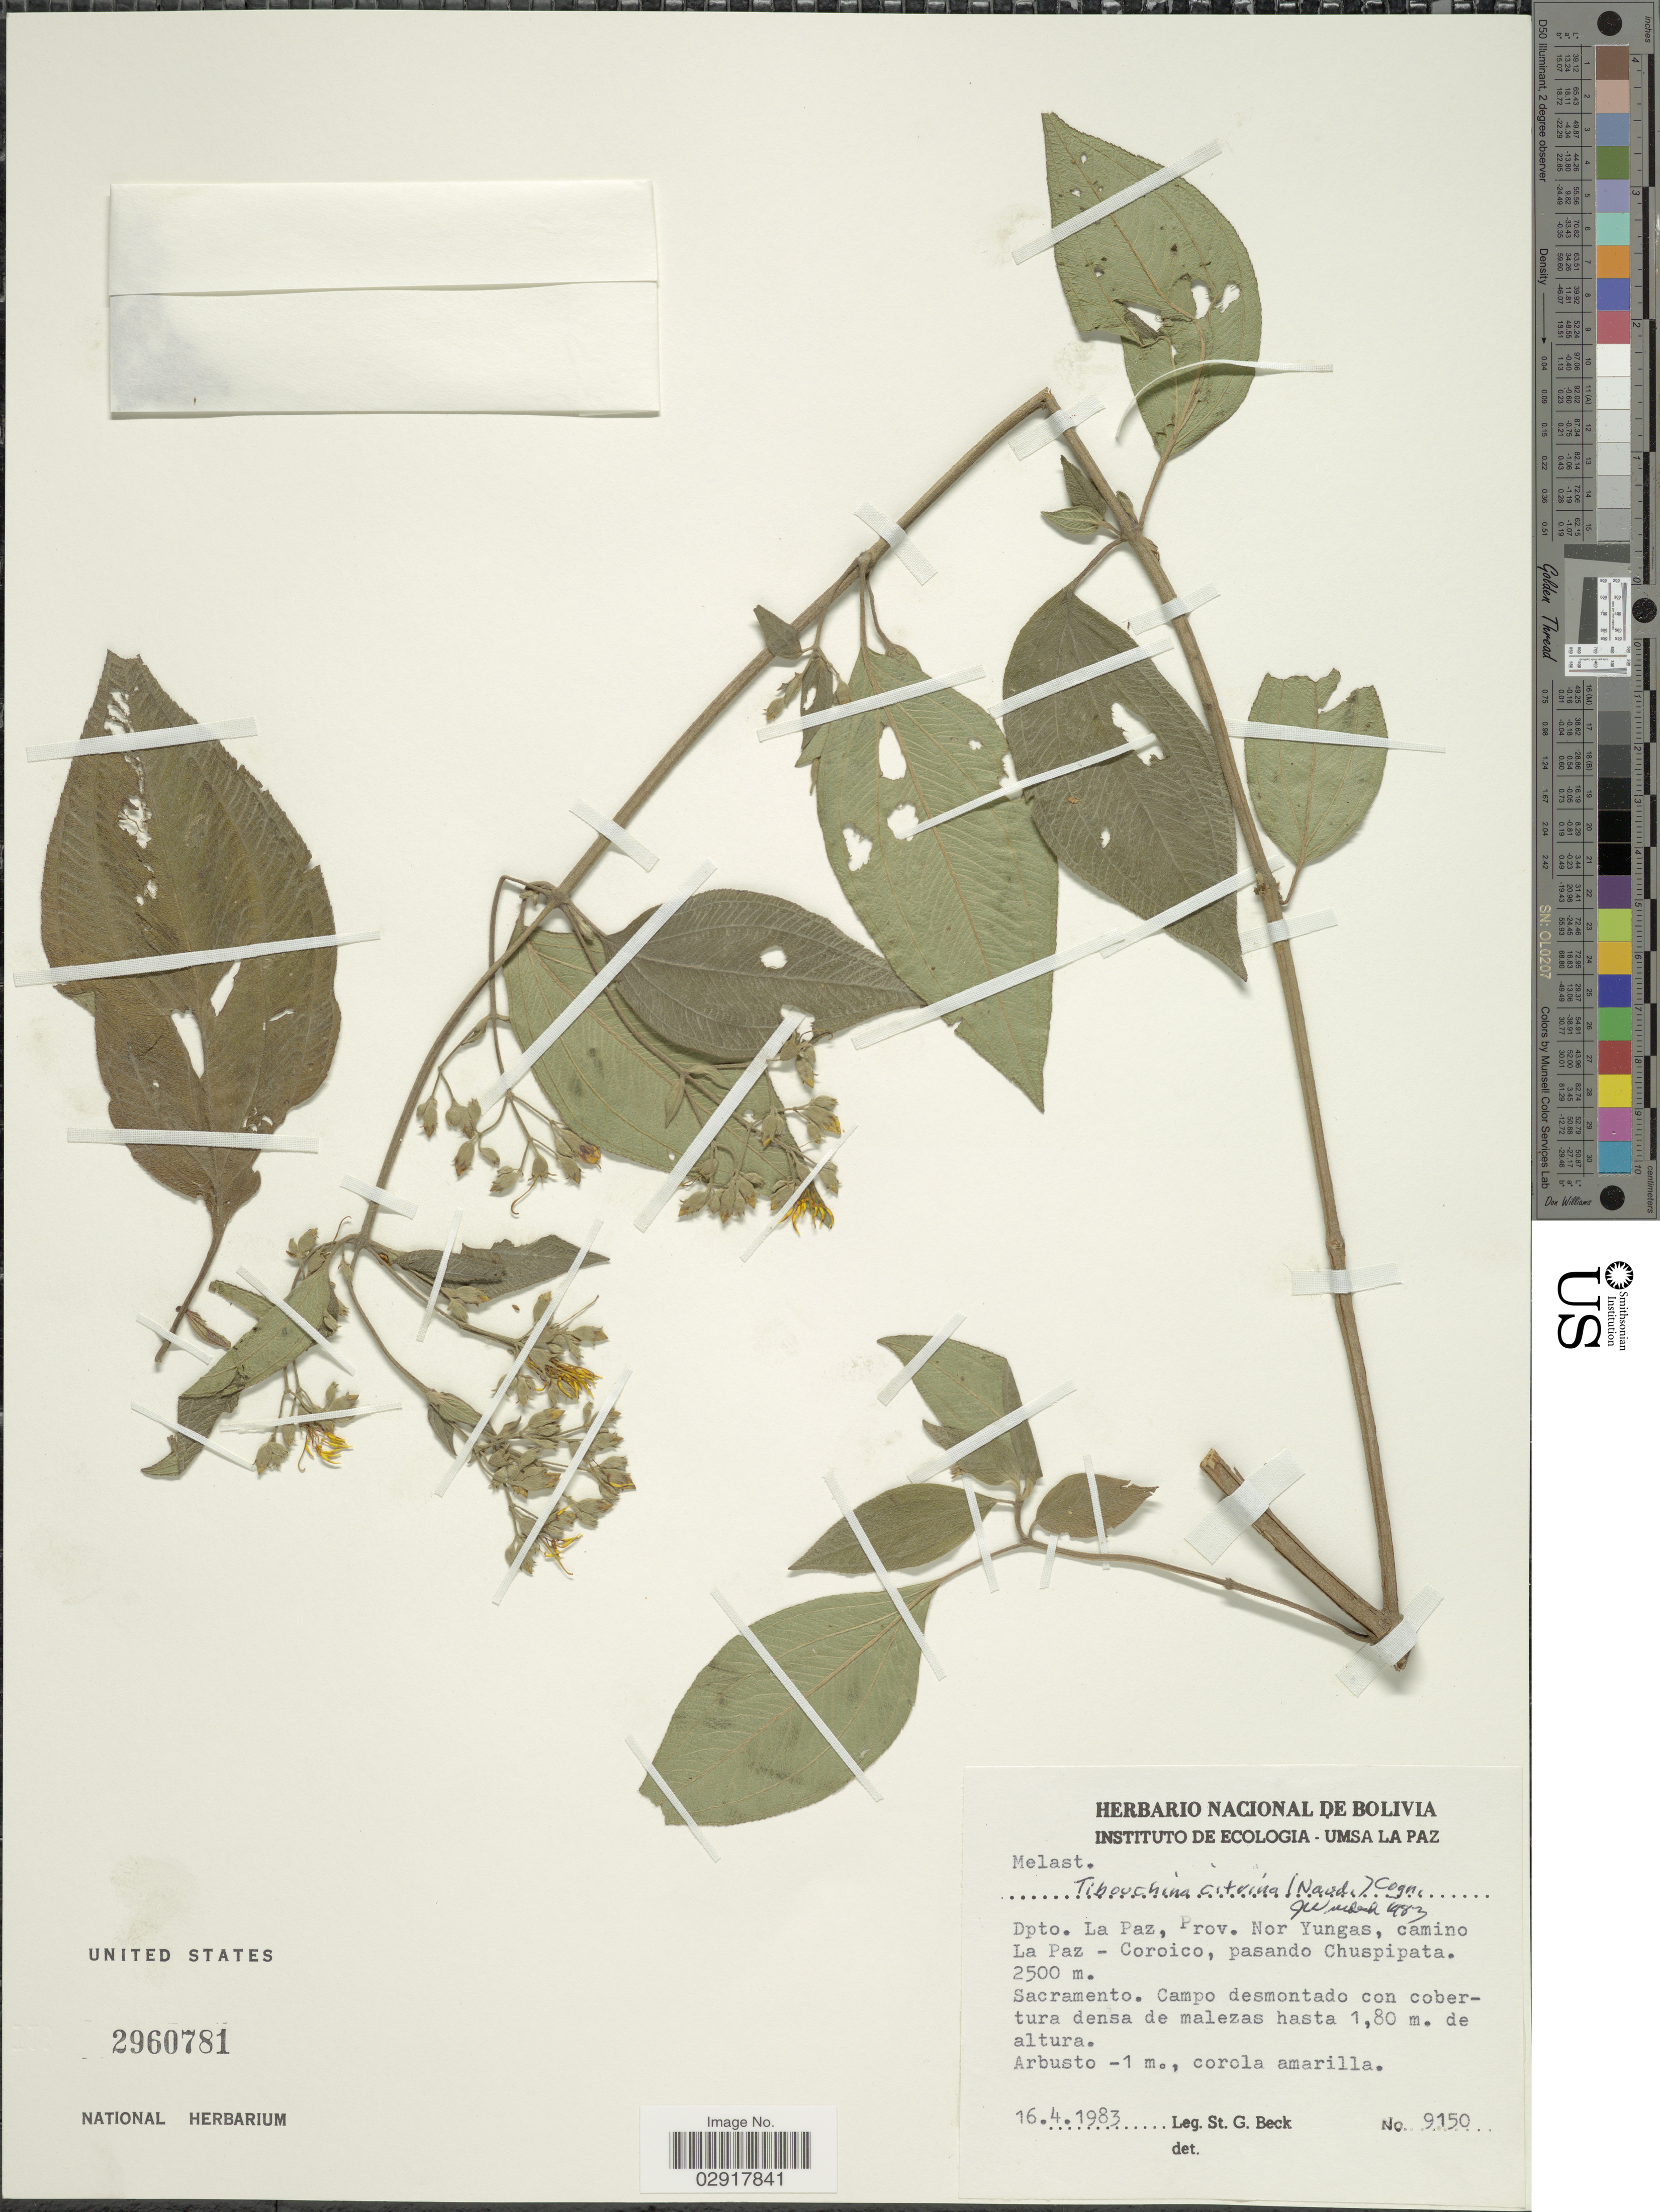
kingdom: Plantae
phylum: Tracheophyta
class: Magnoliopsida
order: Myrtales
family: Melastomataceae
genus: Chaetogastra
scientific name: Chaetogastra citrina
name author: (Naudin) P.J.F. Guim. & Michelang.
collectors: S. G. Beck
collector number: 9150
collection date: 1983-04-16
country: Bolivia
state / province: La Paz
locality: Dpto. La Paz, Prov. Nor Yungas, camino La Paz - Coroico, pasando Chuspipata.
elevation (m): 2500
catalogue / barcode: US 2960781